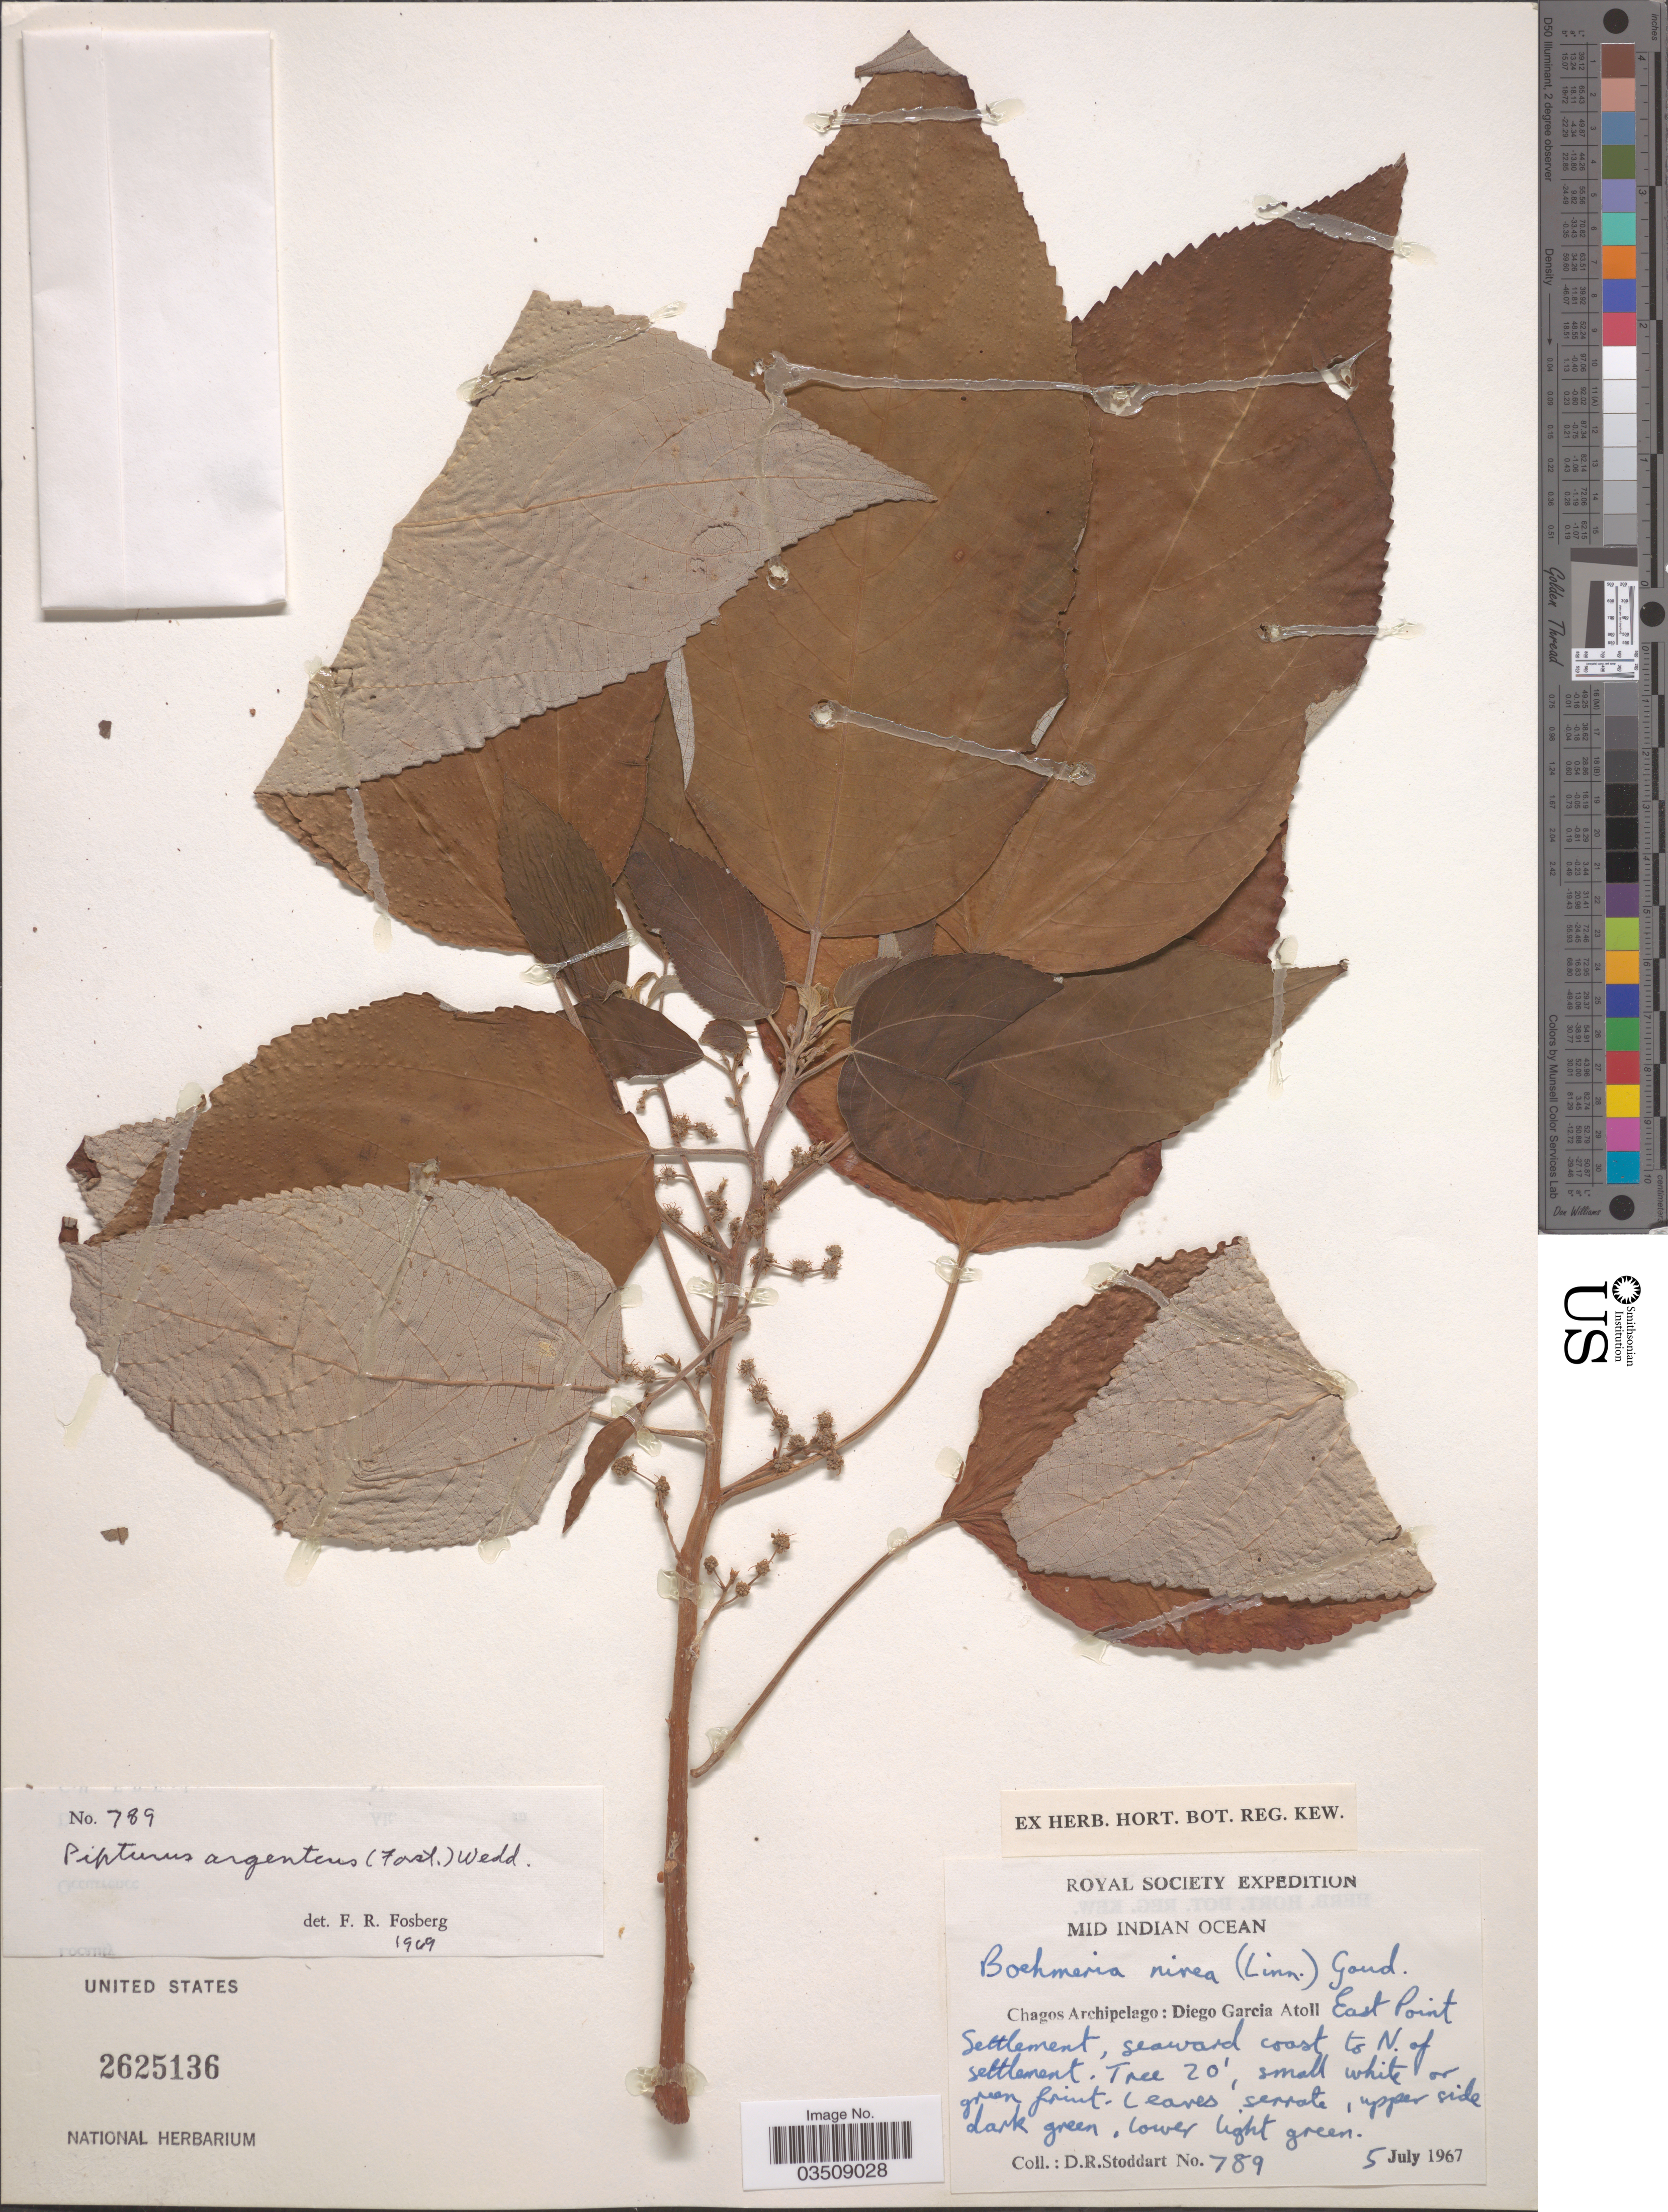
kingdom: Plantae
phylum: Tracheophyta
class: Magnoliopsida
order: Rosales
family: Urticaceae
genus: Pipturus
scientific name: Pipturus argenteus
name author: (G. Forst.) Wedd.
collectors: D. R. Stoddart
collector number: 789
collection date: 1967-07-05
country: British Indian Ocean Territory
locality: Mid Indian Ocean. Chagos Archipelago: Diego Garcia Atoll. East Point. Settlement, seaward coast to N. of Settlement.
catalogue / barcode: US 2625136